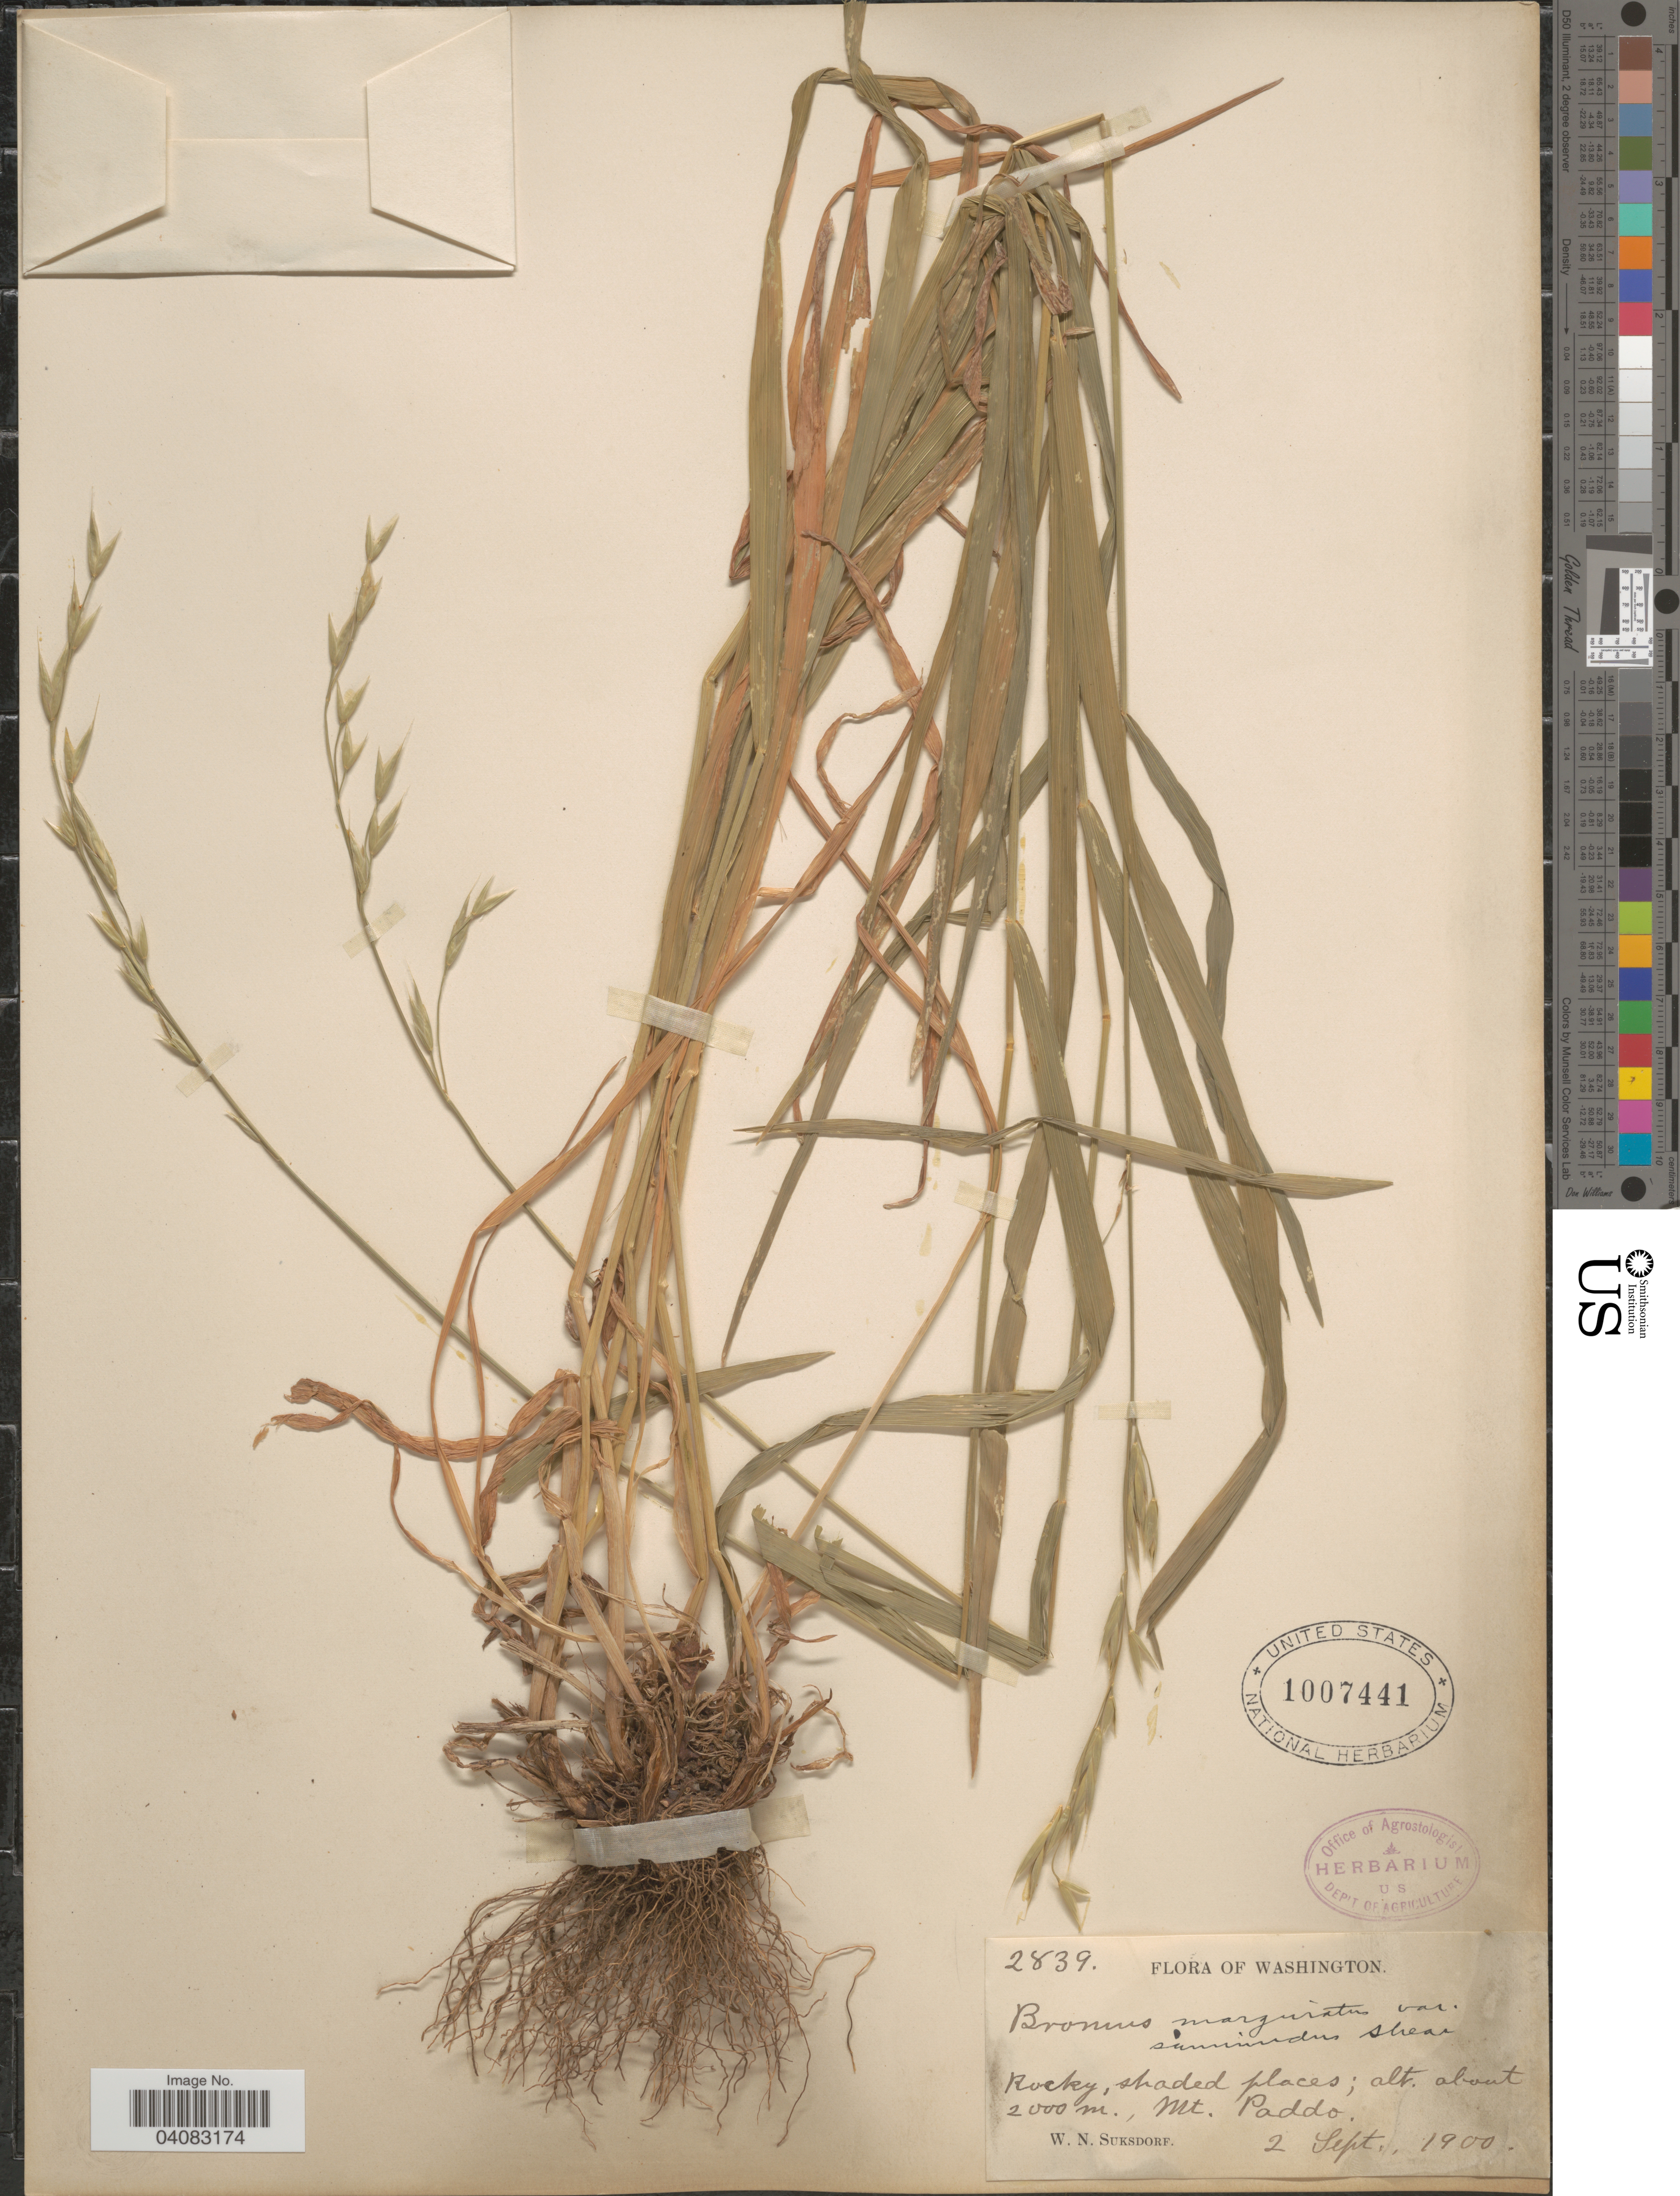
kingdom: Plantae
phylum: Tracheophyta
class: Liliopsida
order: Poales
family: Poaceae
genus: Bromus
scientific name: Bromus marginatus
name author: Nees ex Steud.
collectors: W. N. Suksdorf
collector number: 2839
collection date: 1900-09-02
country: United States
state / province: Washington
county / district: Skamania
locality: Rocky, shaded places; Mt. Paddo.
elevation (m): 2000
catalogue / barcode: US 1007441